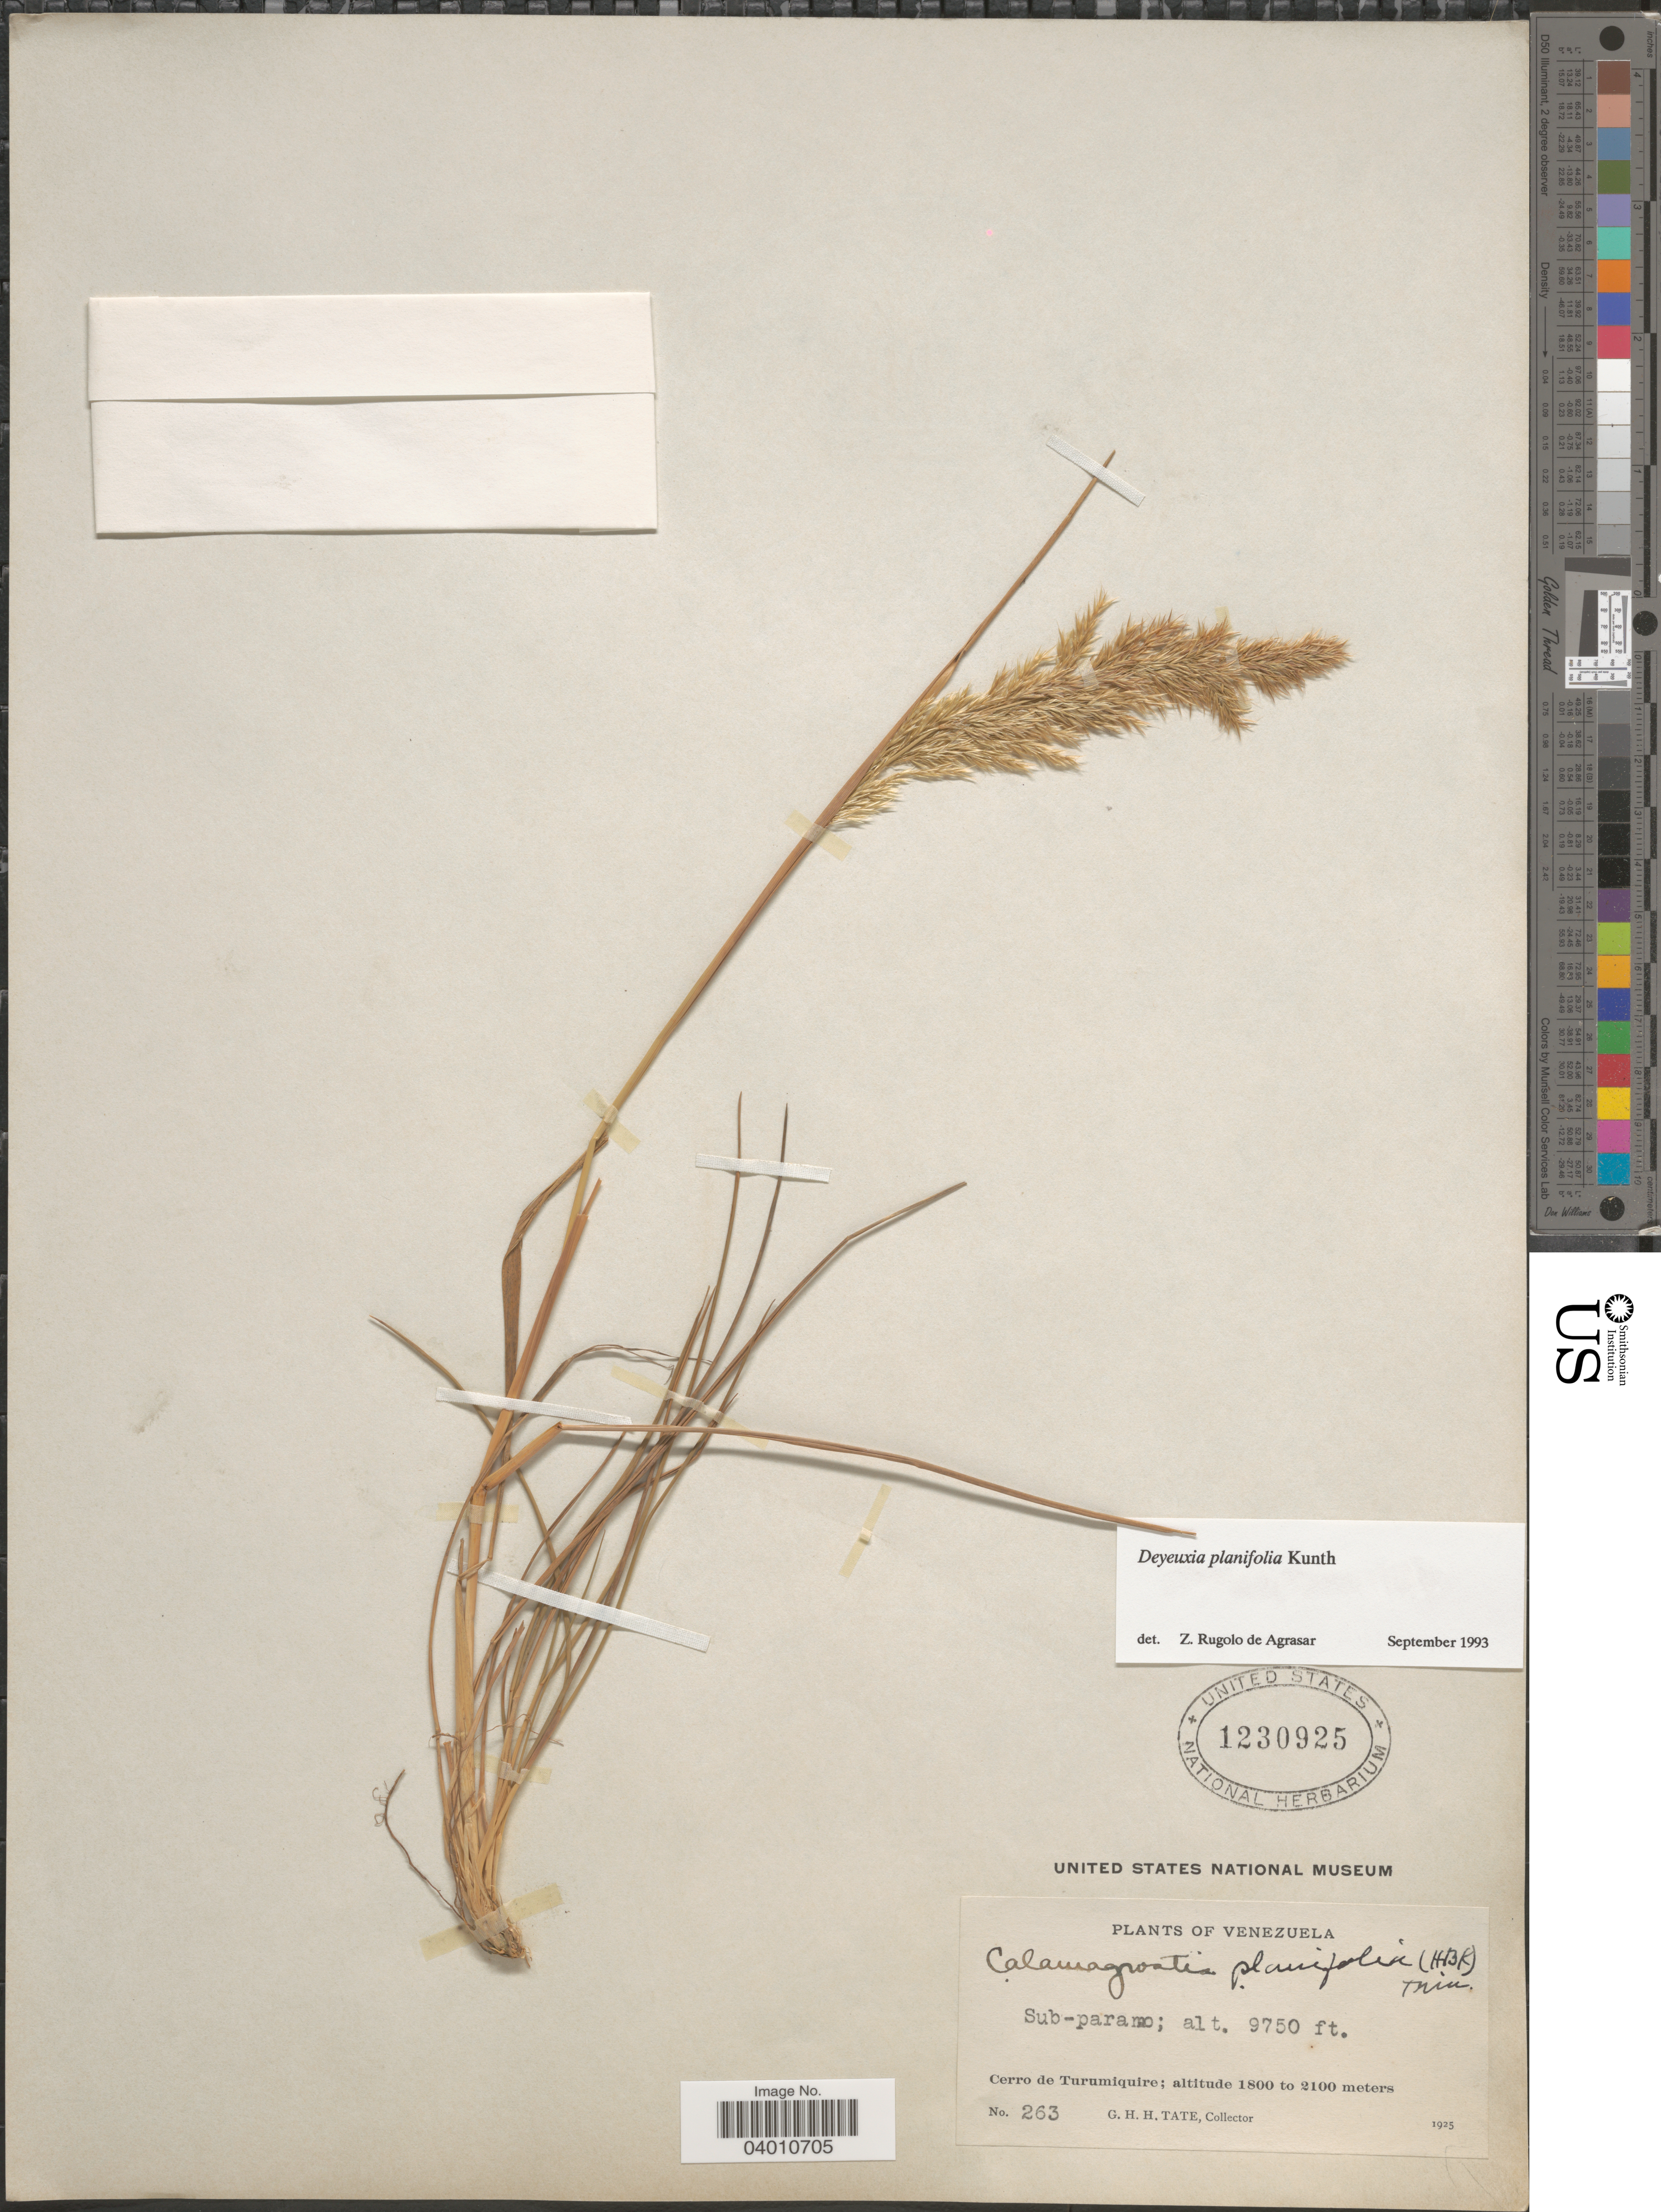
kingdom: Plantae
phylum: Tracheophyta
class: Liliopsida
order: Poales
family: Poaceae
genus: Peyritschia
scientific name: Peyritschia planifolia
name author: (Kunth) P.M. Peterson et al.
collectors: G. Tate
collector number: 263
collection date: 1925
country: Venezuela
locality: Cerro de Turumiquire.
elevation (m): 2972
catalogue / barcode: US 1230925